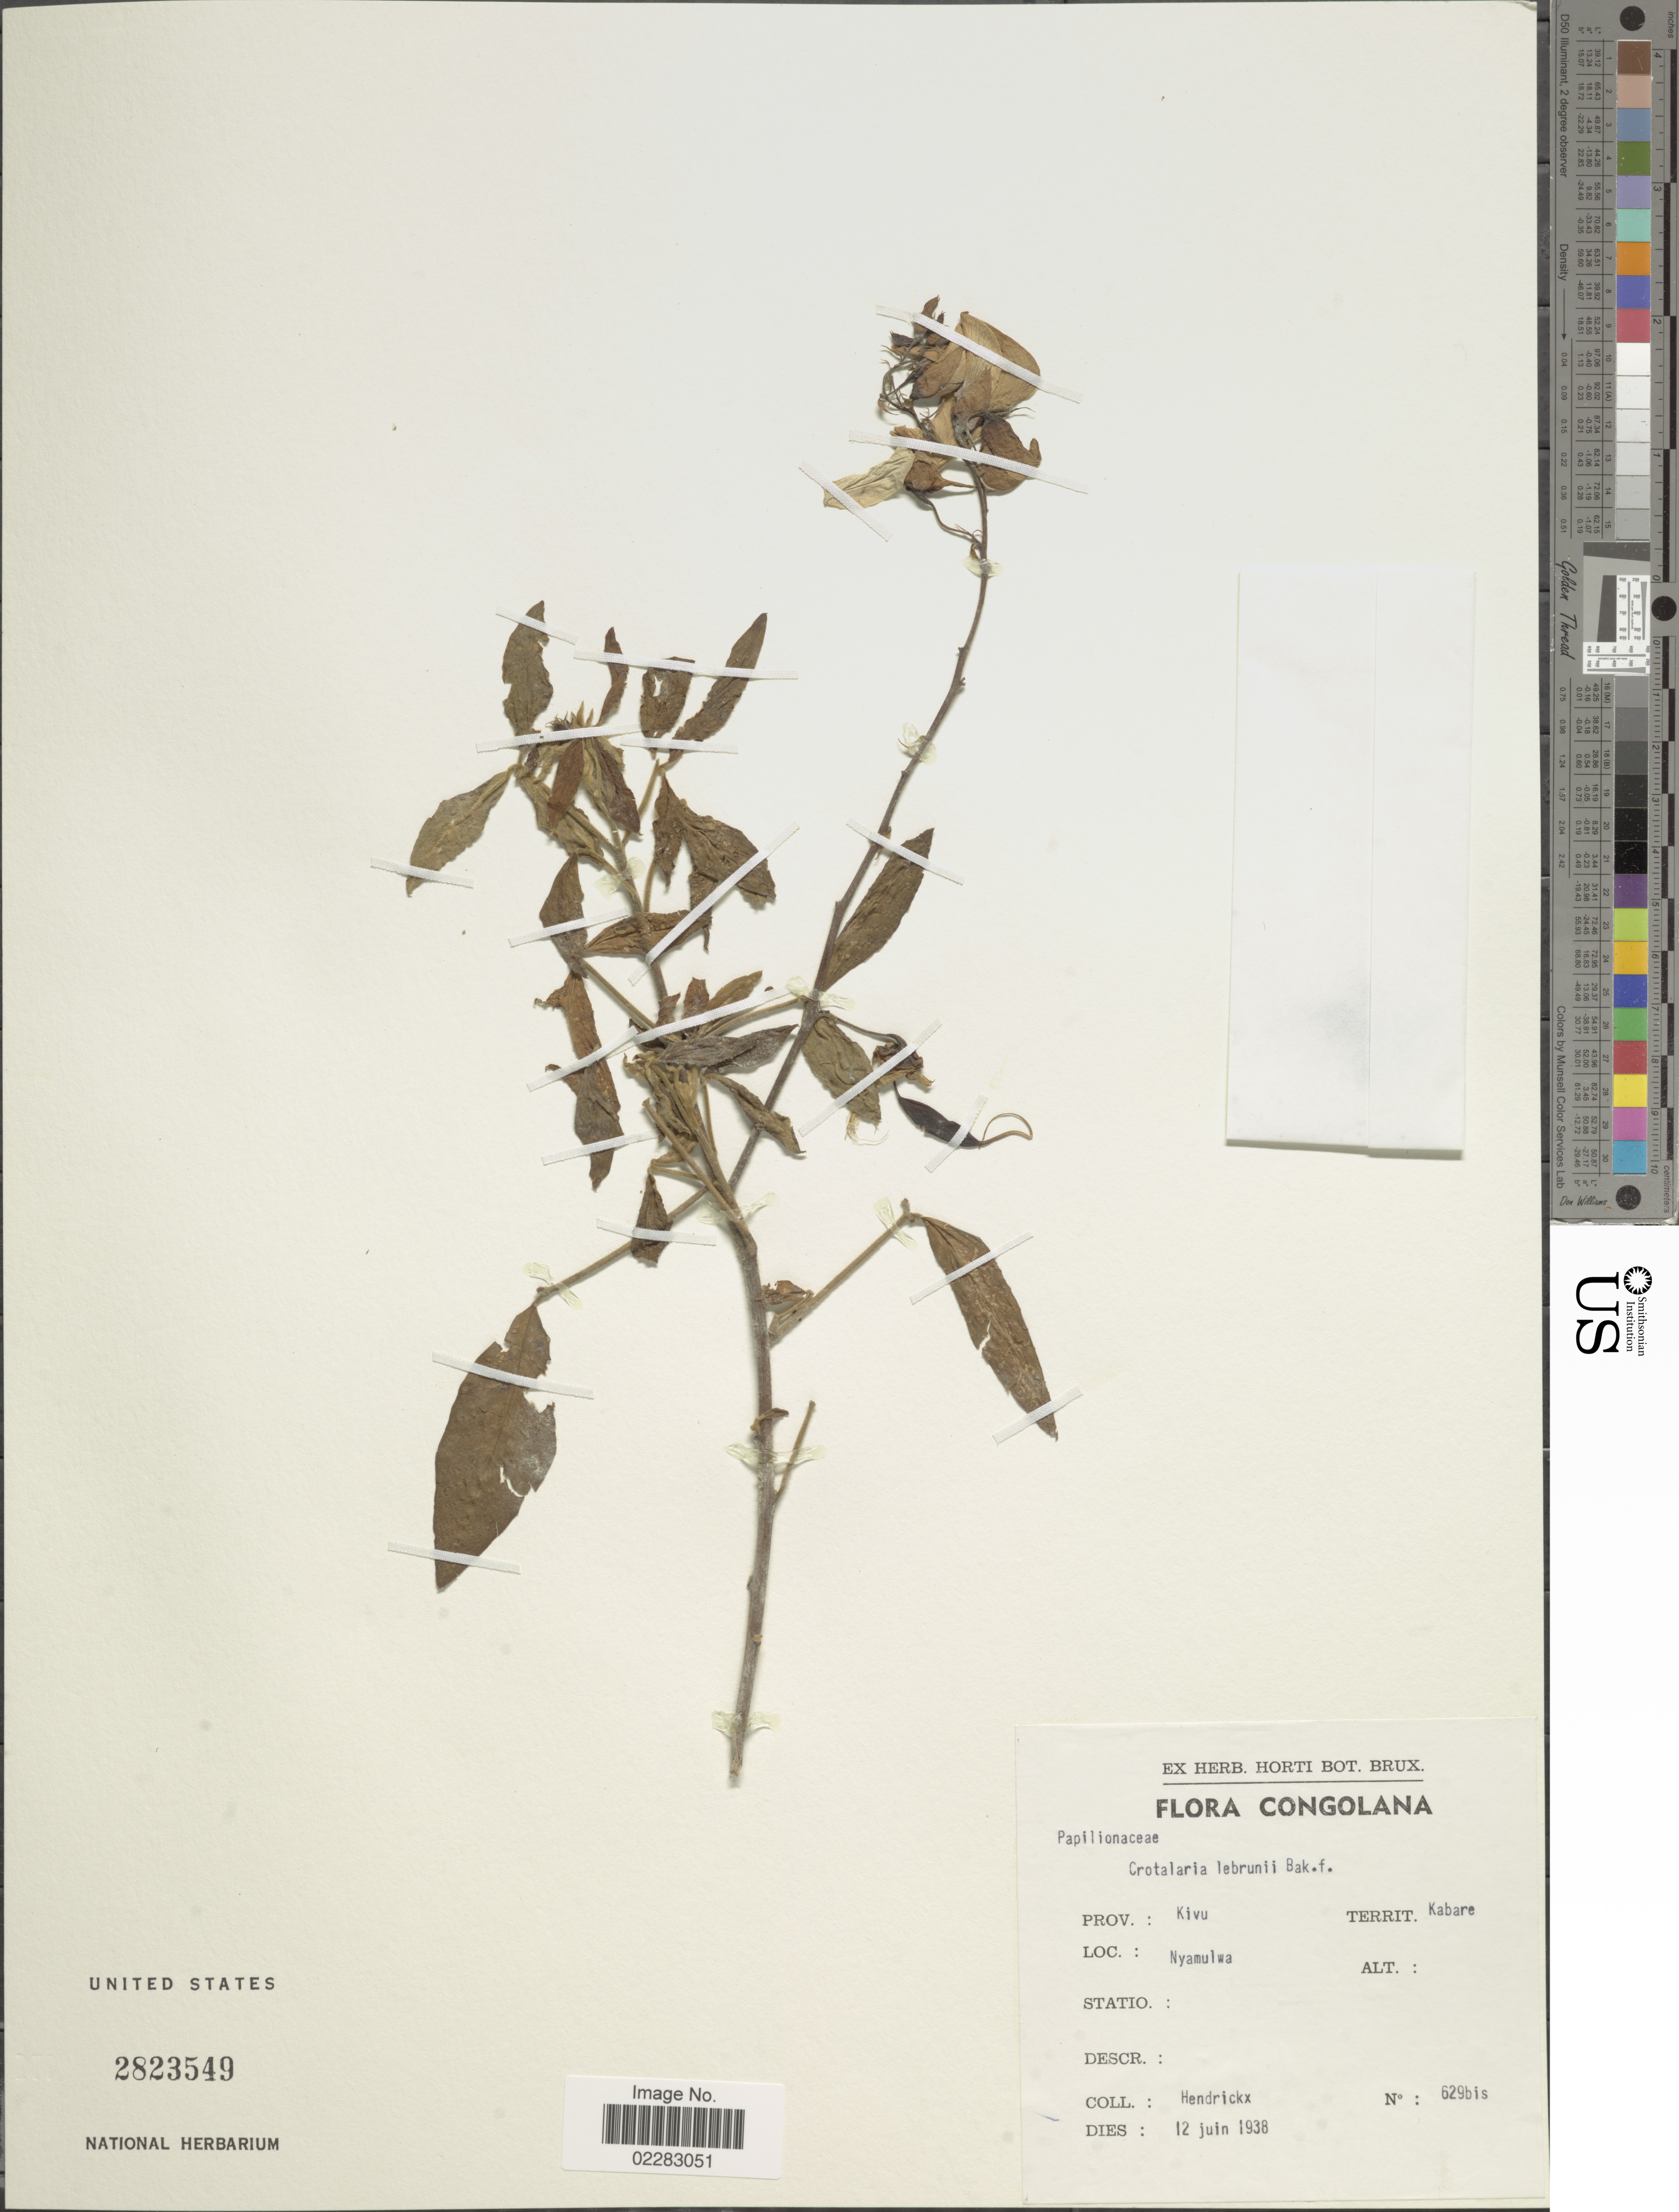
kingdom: Plantae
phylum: Tracheophyta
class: Magnoliopsida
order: Fabales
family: Fabaceae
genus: Crotalaria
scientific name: Crotalaria lebrunii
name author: Baker f.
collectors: Hendrickx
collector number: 629bis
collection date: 1938-06-12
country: Congo, Democratic Republic of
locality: Congolana, Prov. Kivu, territ. Kabare, Nyamulwa.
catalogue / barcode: US 2823549